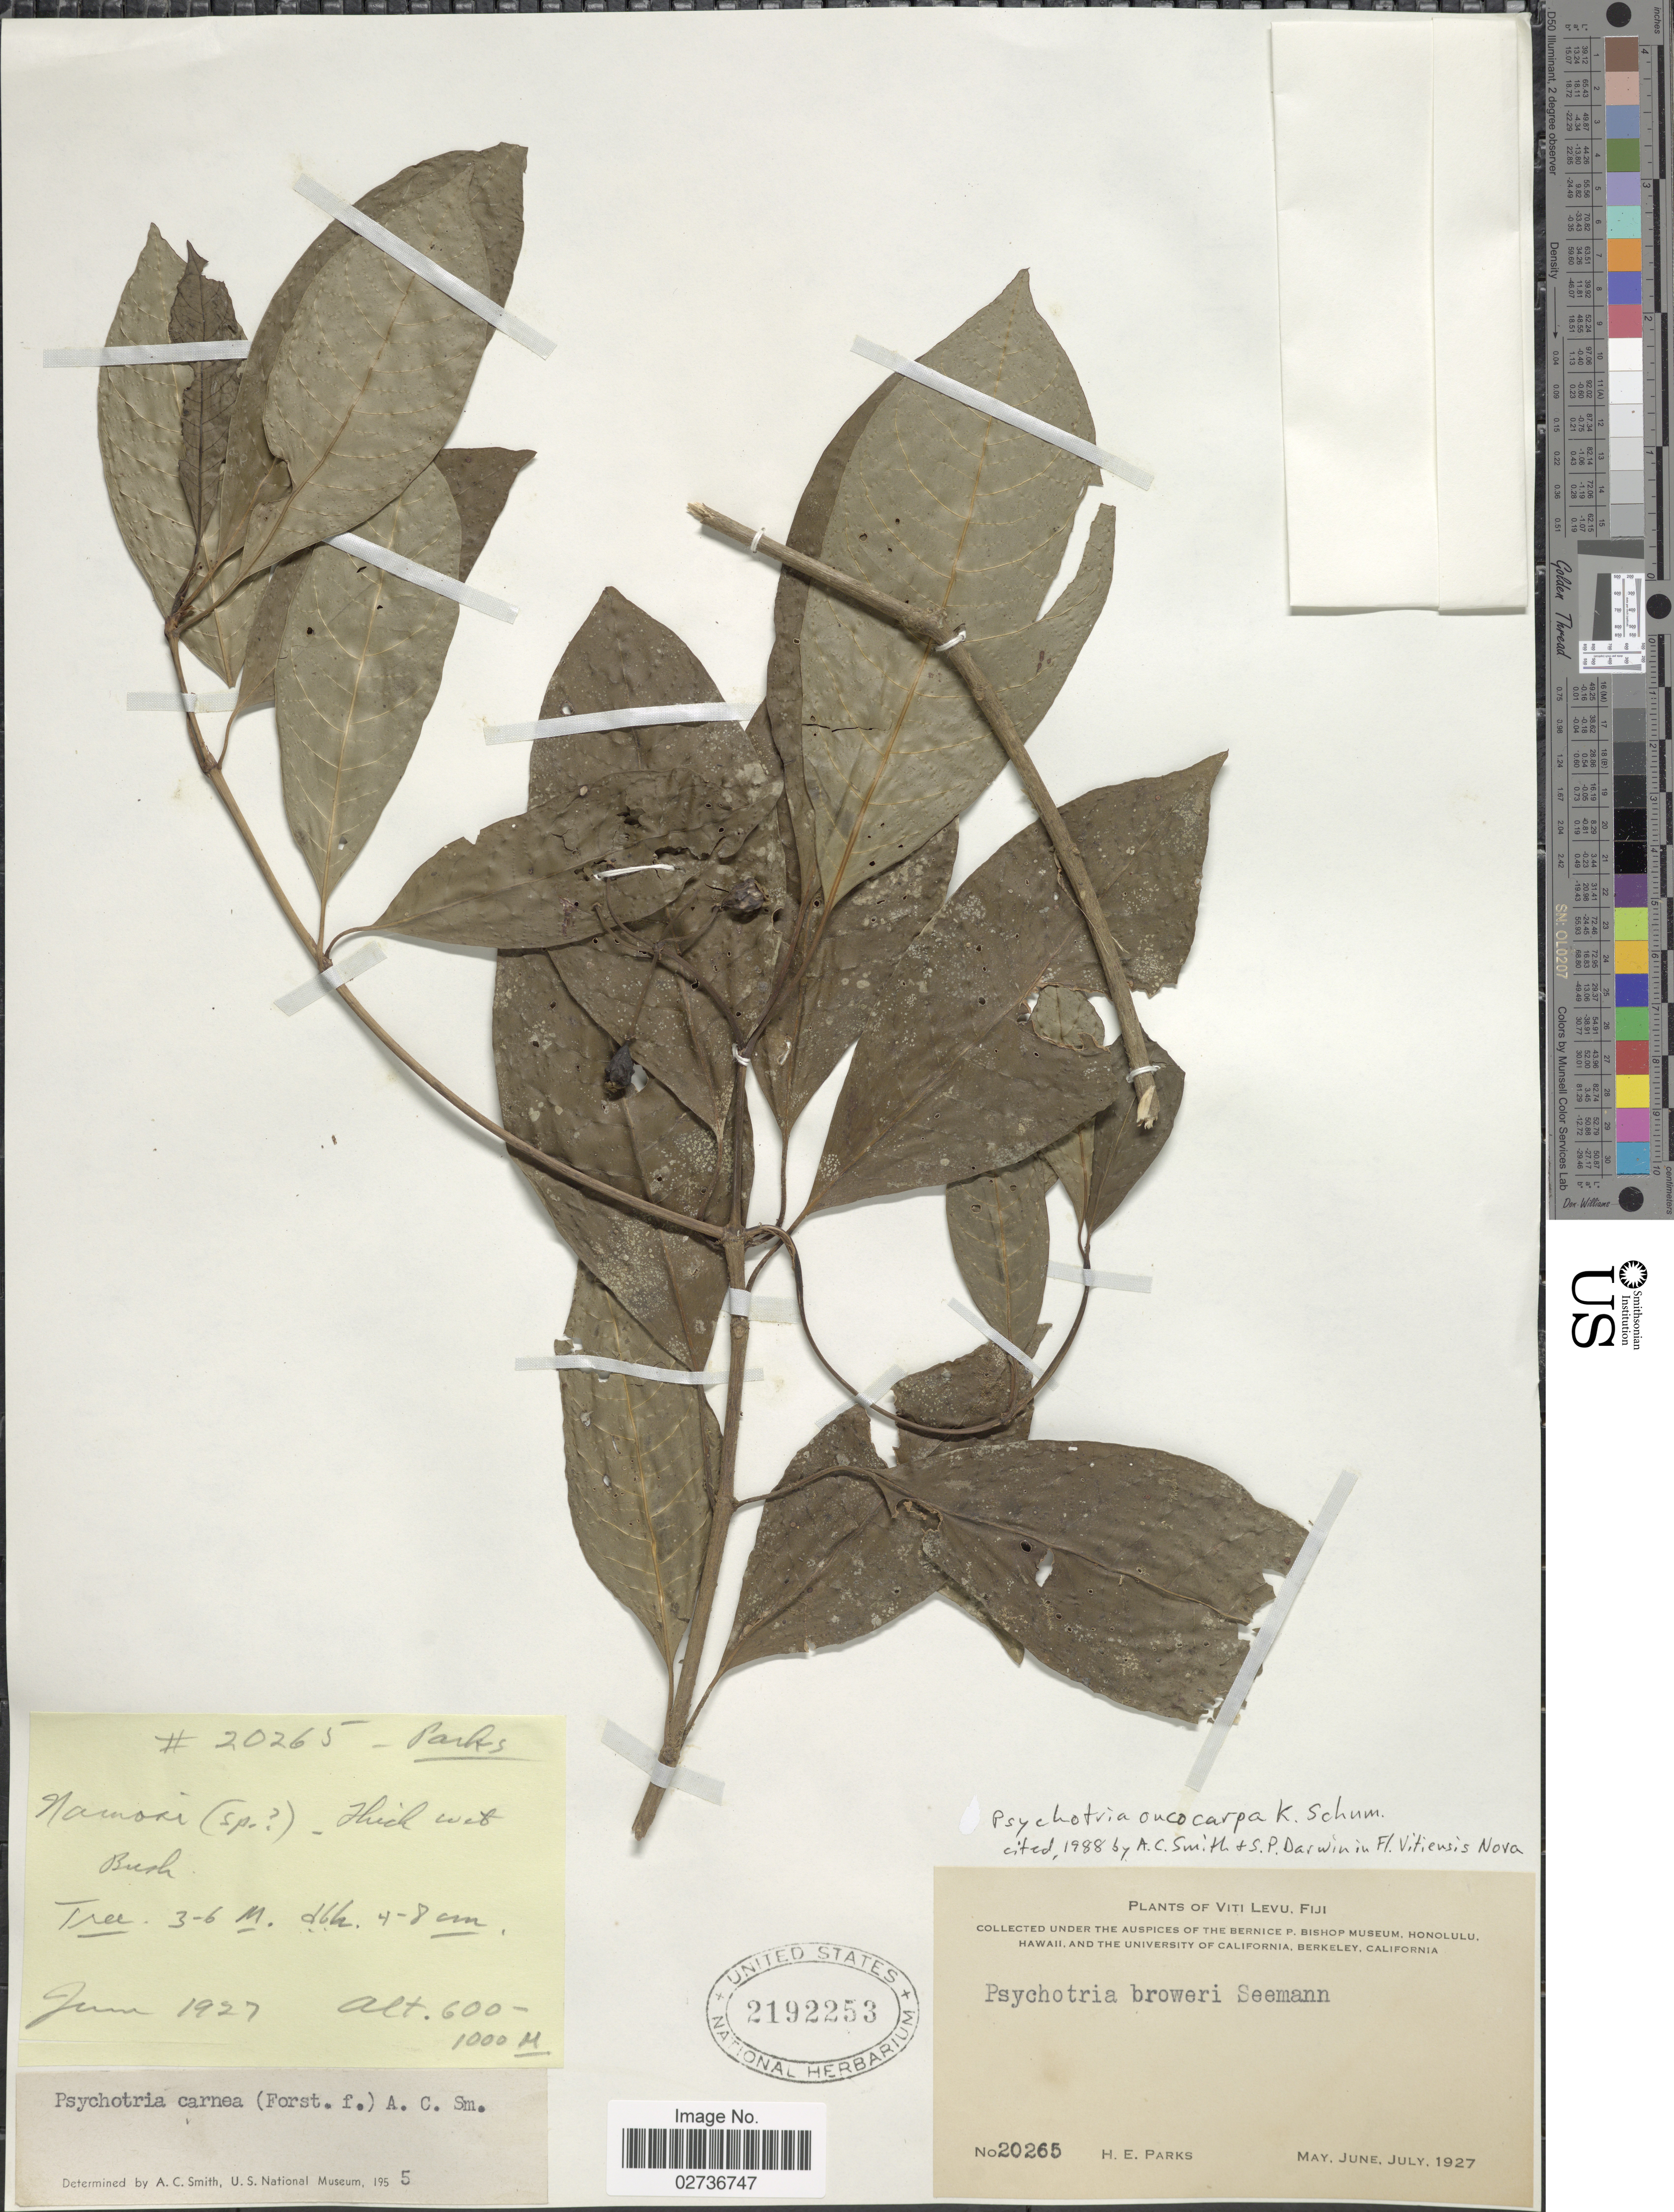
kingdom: Plantae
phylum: Tracheophyta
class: Magnoliopsida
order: Gentianales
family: Rubiaceae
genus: Psychotria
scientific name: Psychotria oncocarpa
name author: K. Schum.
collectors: H. E. Parks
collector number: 20265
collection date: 1927-06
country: Fiji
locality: Viti Levu. Namori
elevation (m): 600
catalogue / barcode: US 2192253